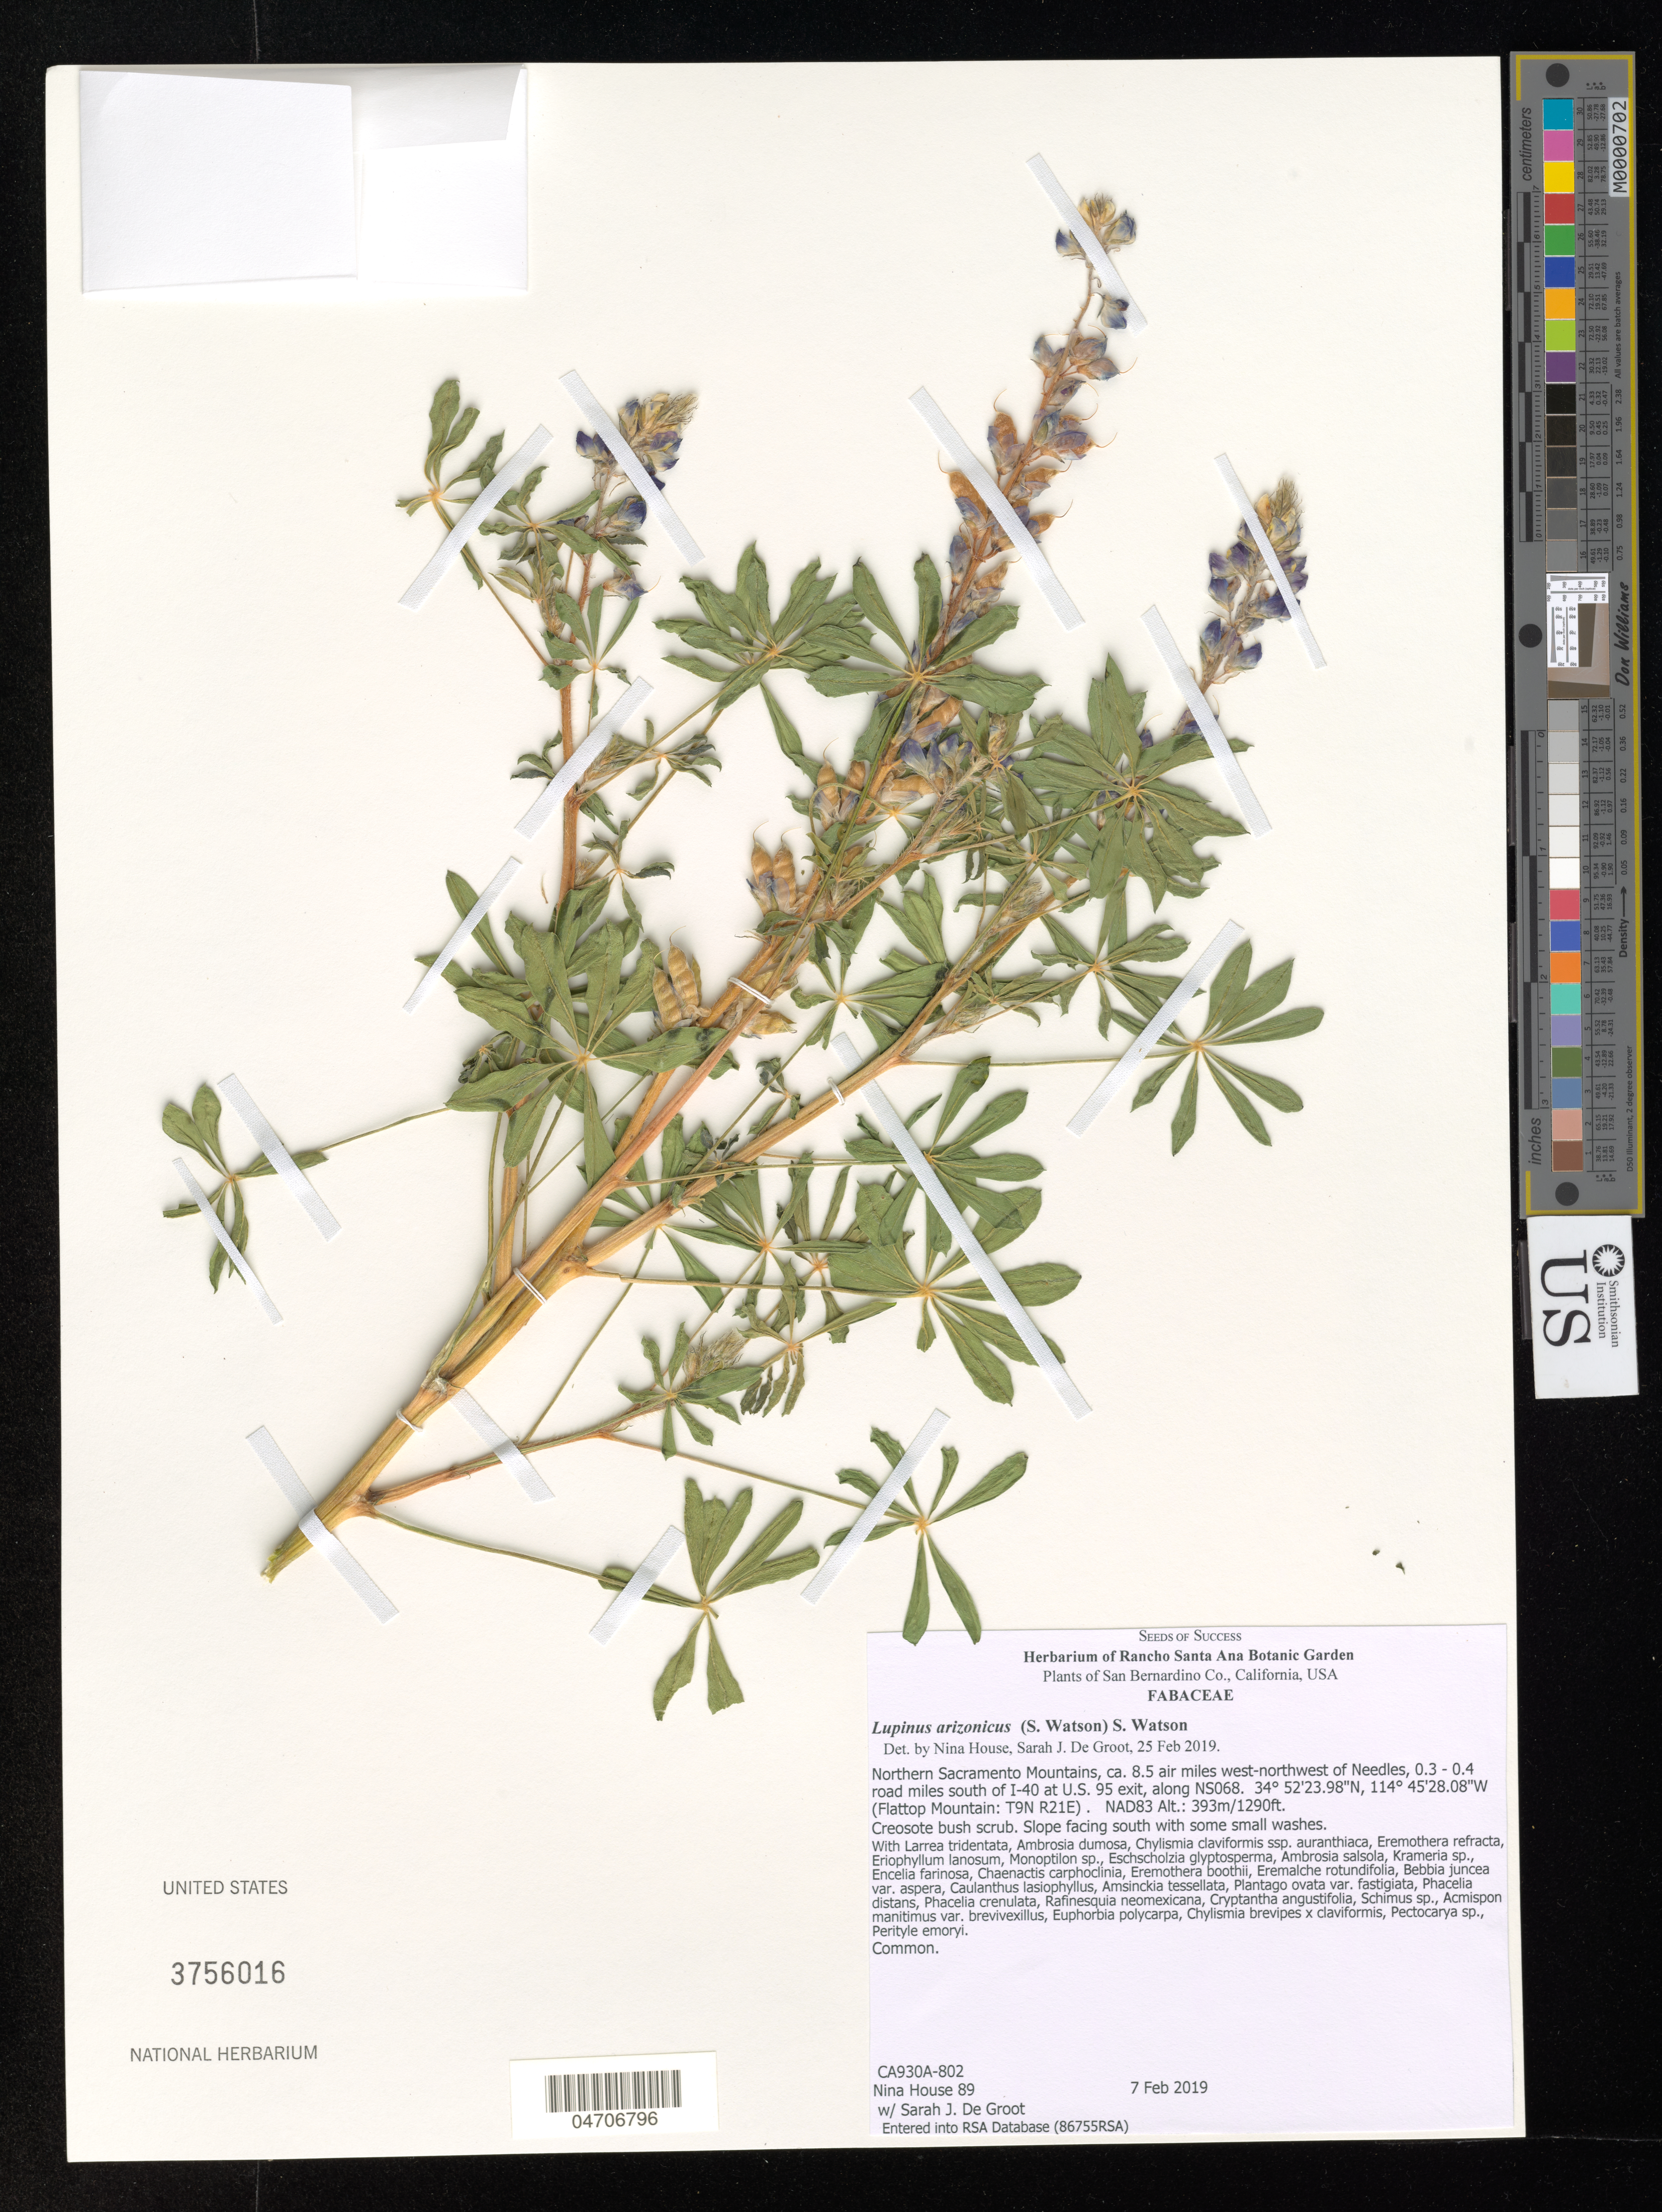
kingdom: Plantae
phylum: Tracheophyta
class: Magnoliopsida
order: Fabales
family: Fabaceae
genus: Lupinus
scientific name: Lupinus arizonicus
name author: (S. Watson) S. Watson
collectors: N. House & S. De Groot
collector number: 89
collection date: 2019-02-07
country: United States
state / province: California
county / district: San Bernardino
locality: San Bernardino Co. Northern Sacramento Mountains, ca. 8.5 air miles west-northwest of Needles, 0.3 - 0.4 road miles south of I-40 at U.S. 95 exit, along NS068. (Flattop Mountain: T9N R21E). Slope facing south with some small washes.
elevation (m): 393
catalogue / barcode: US 3756016